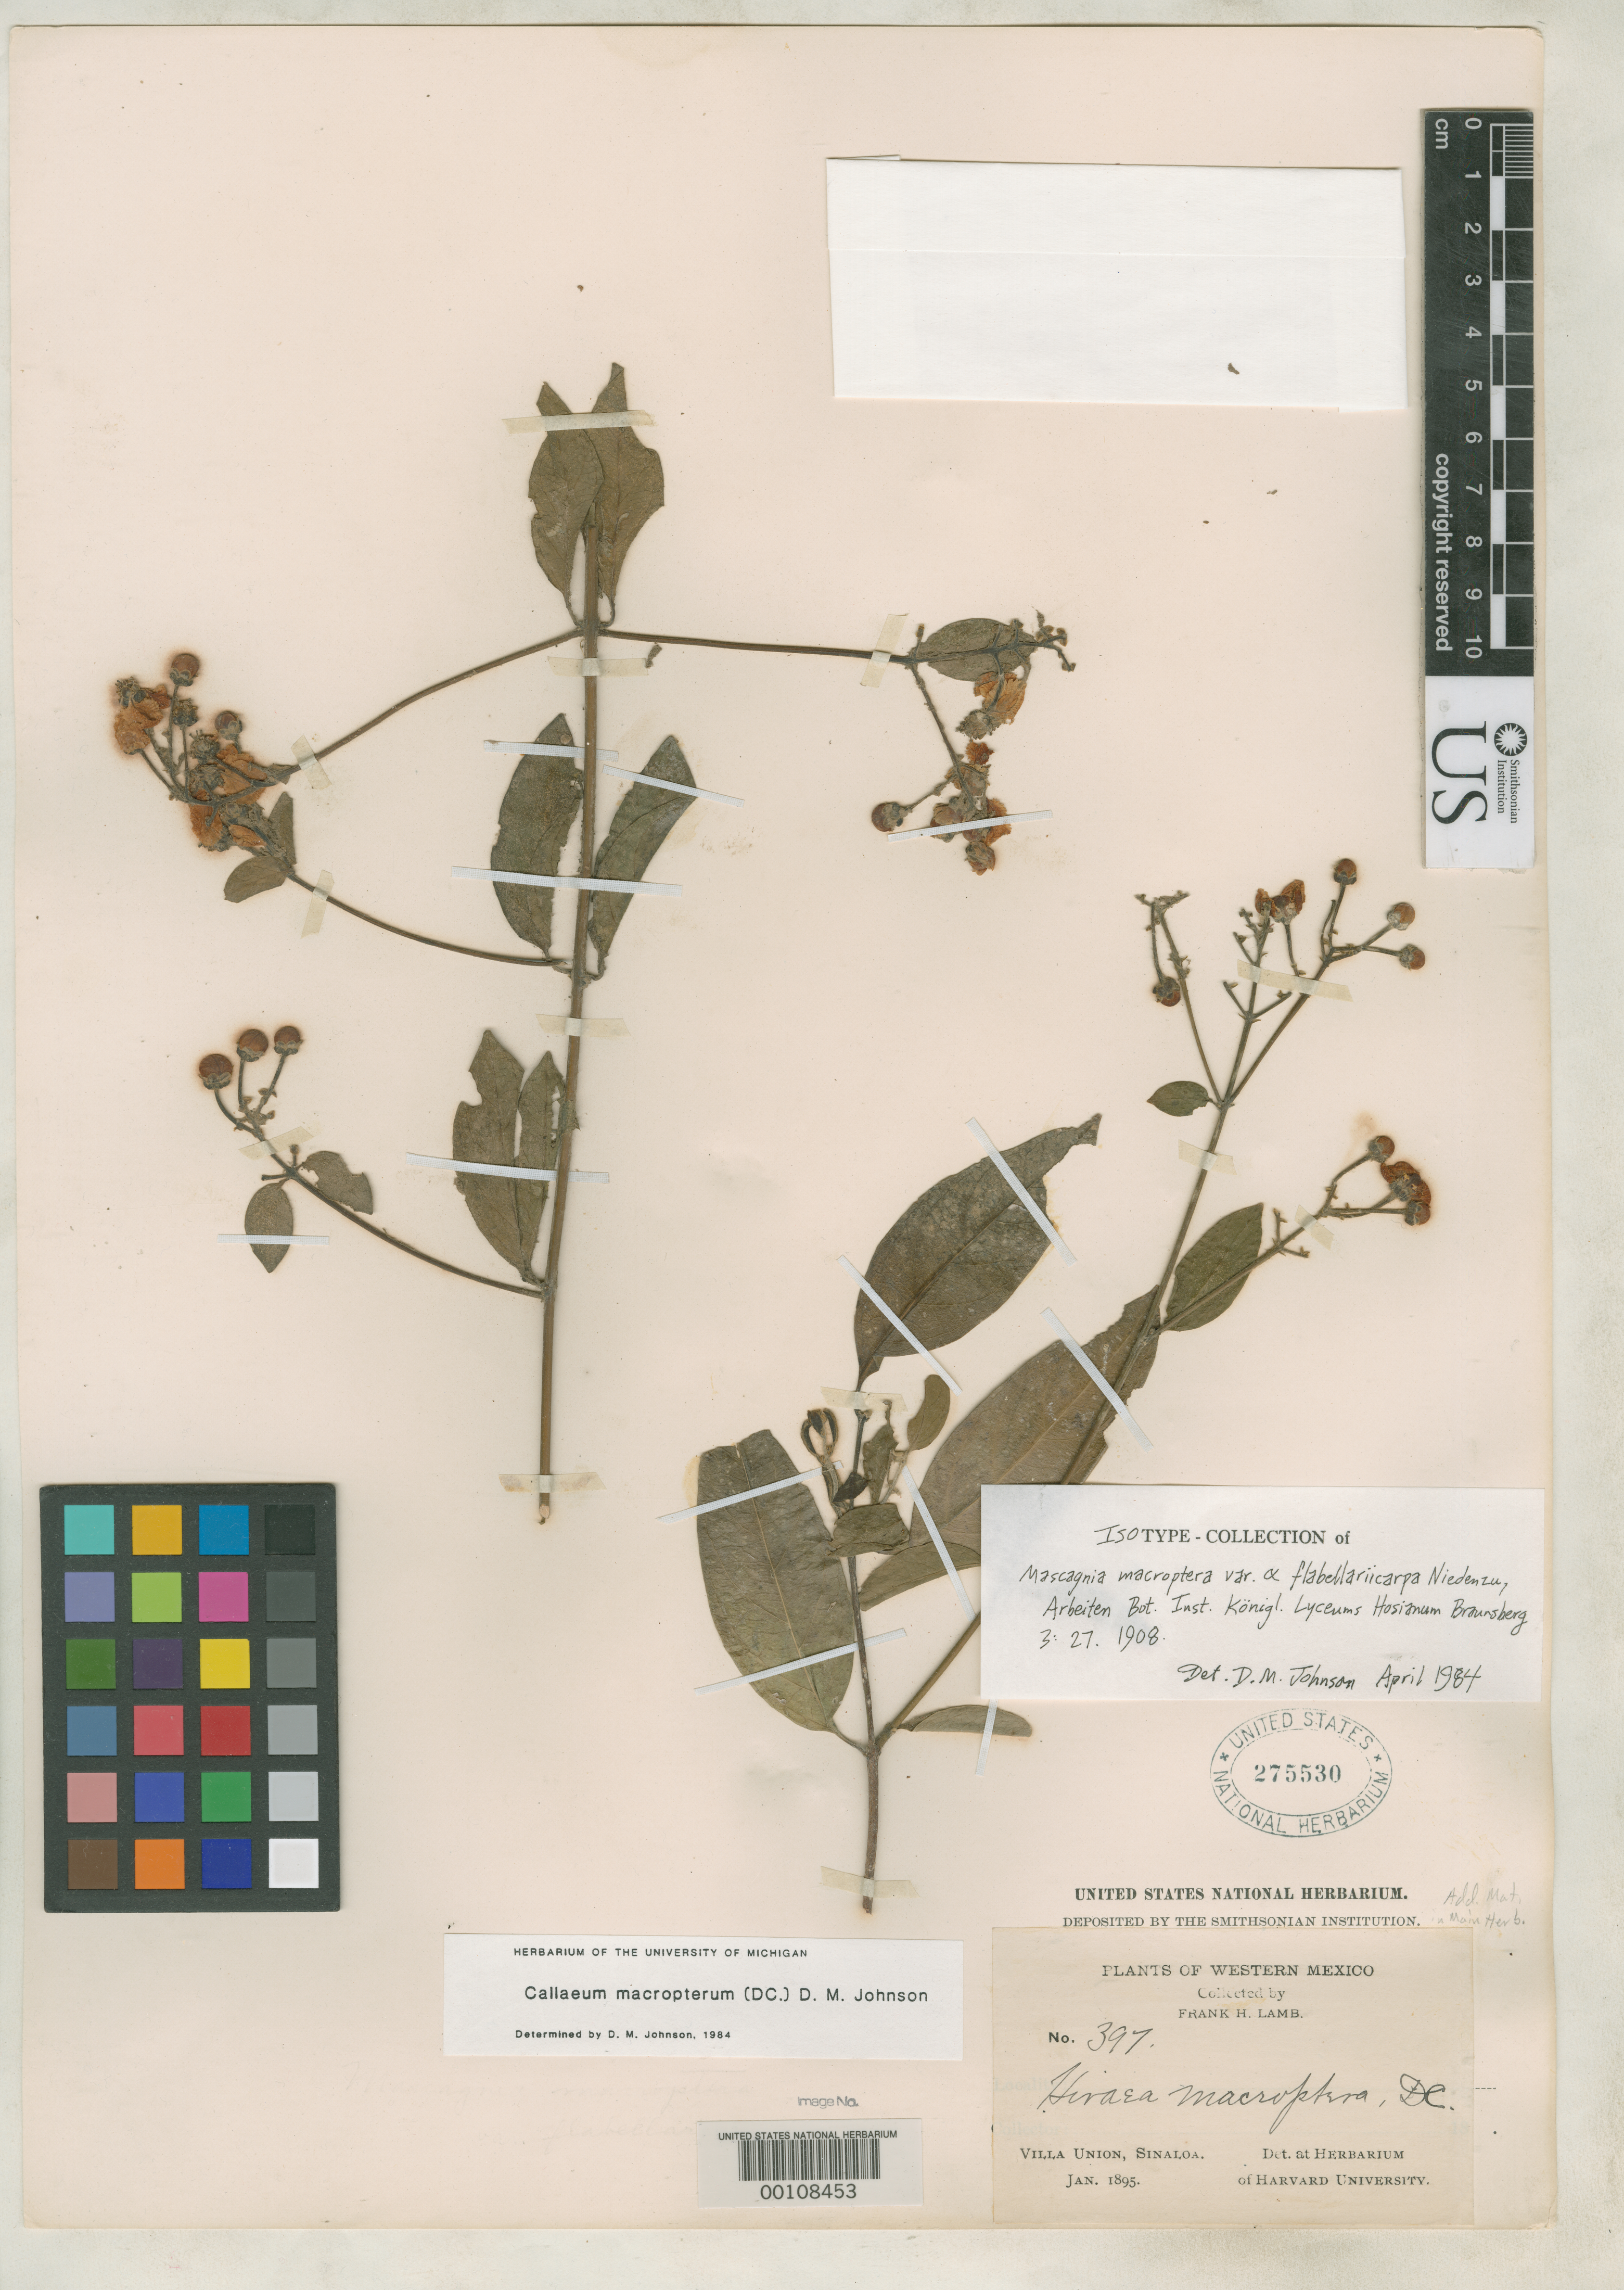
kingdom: Plantae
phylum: Tracheophyta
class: Magnoliopsida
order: Malpighiales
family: Malpighiaceae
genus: Mascagnia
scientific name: Mascagnia macroptera var. flabellariicarpa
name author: Nied.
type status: Isotype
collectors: F. H. Lamb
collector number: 397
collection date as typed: Jan 1895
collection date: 1895-01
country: Mexico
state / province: Sinaloa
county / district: Mazatlán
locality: Villa Unión.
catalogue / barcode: US 275530